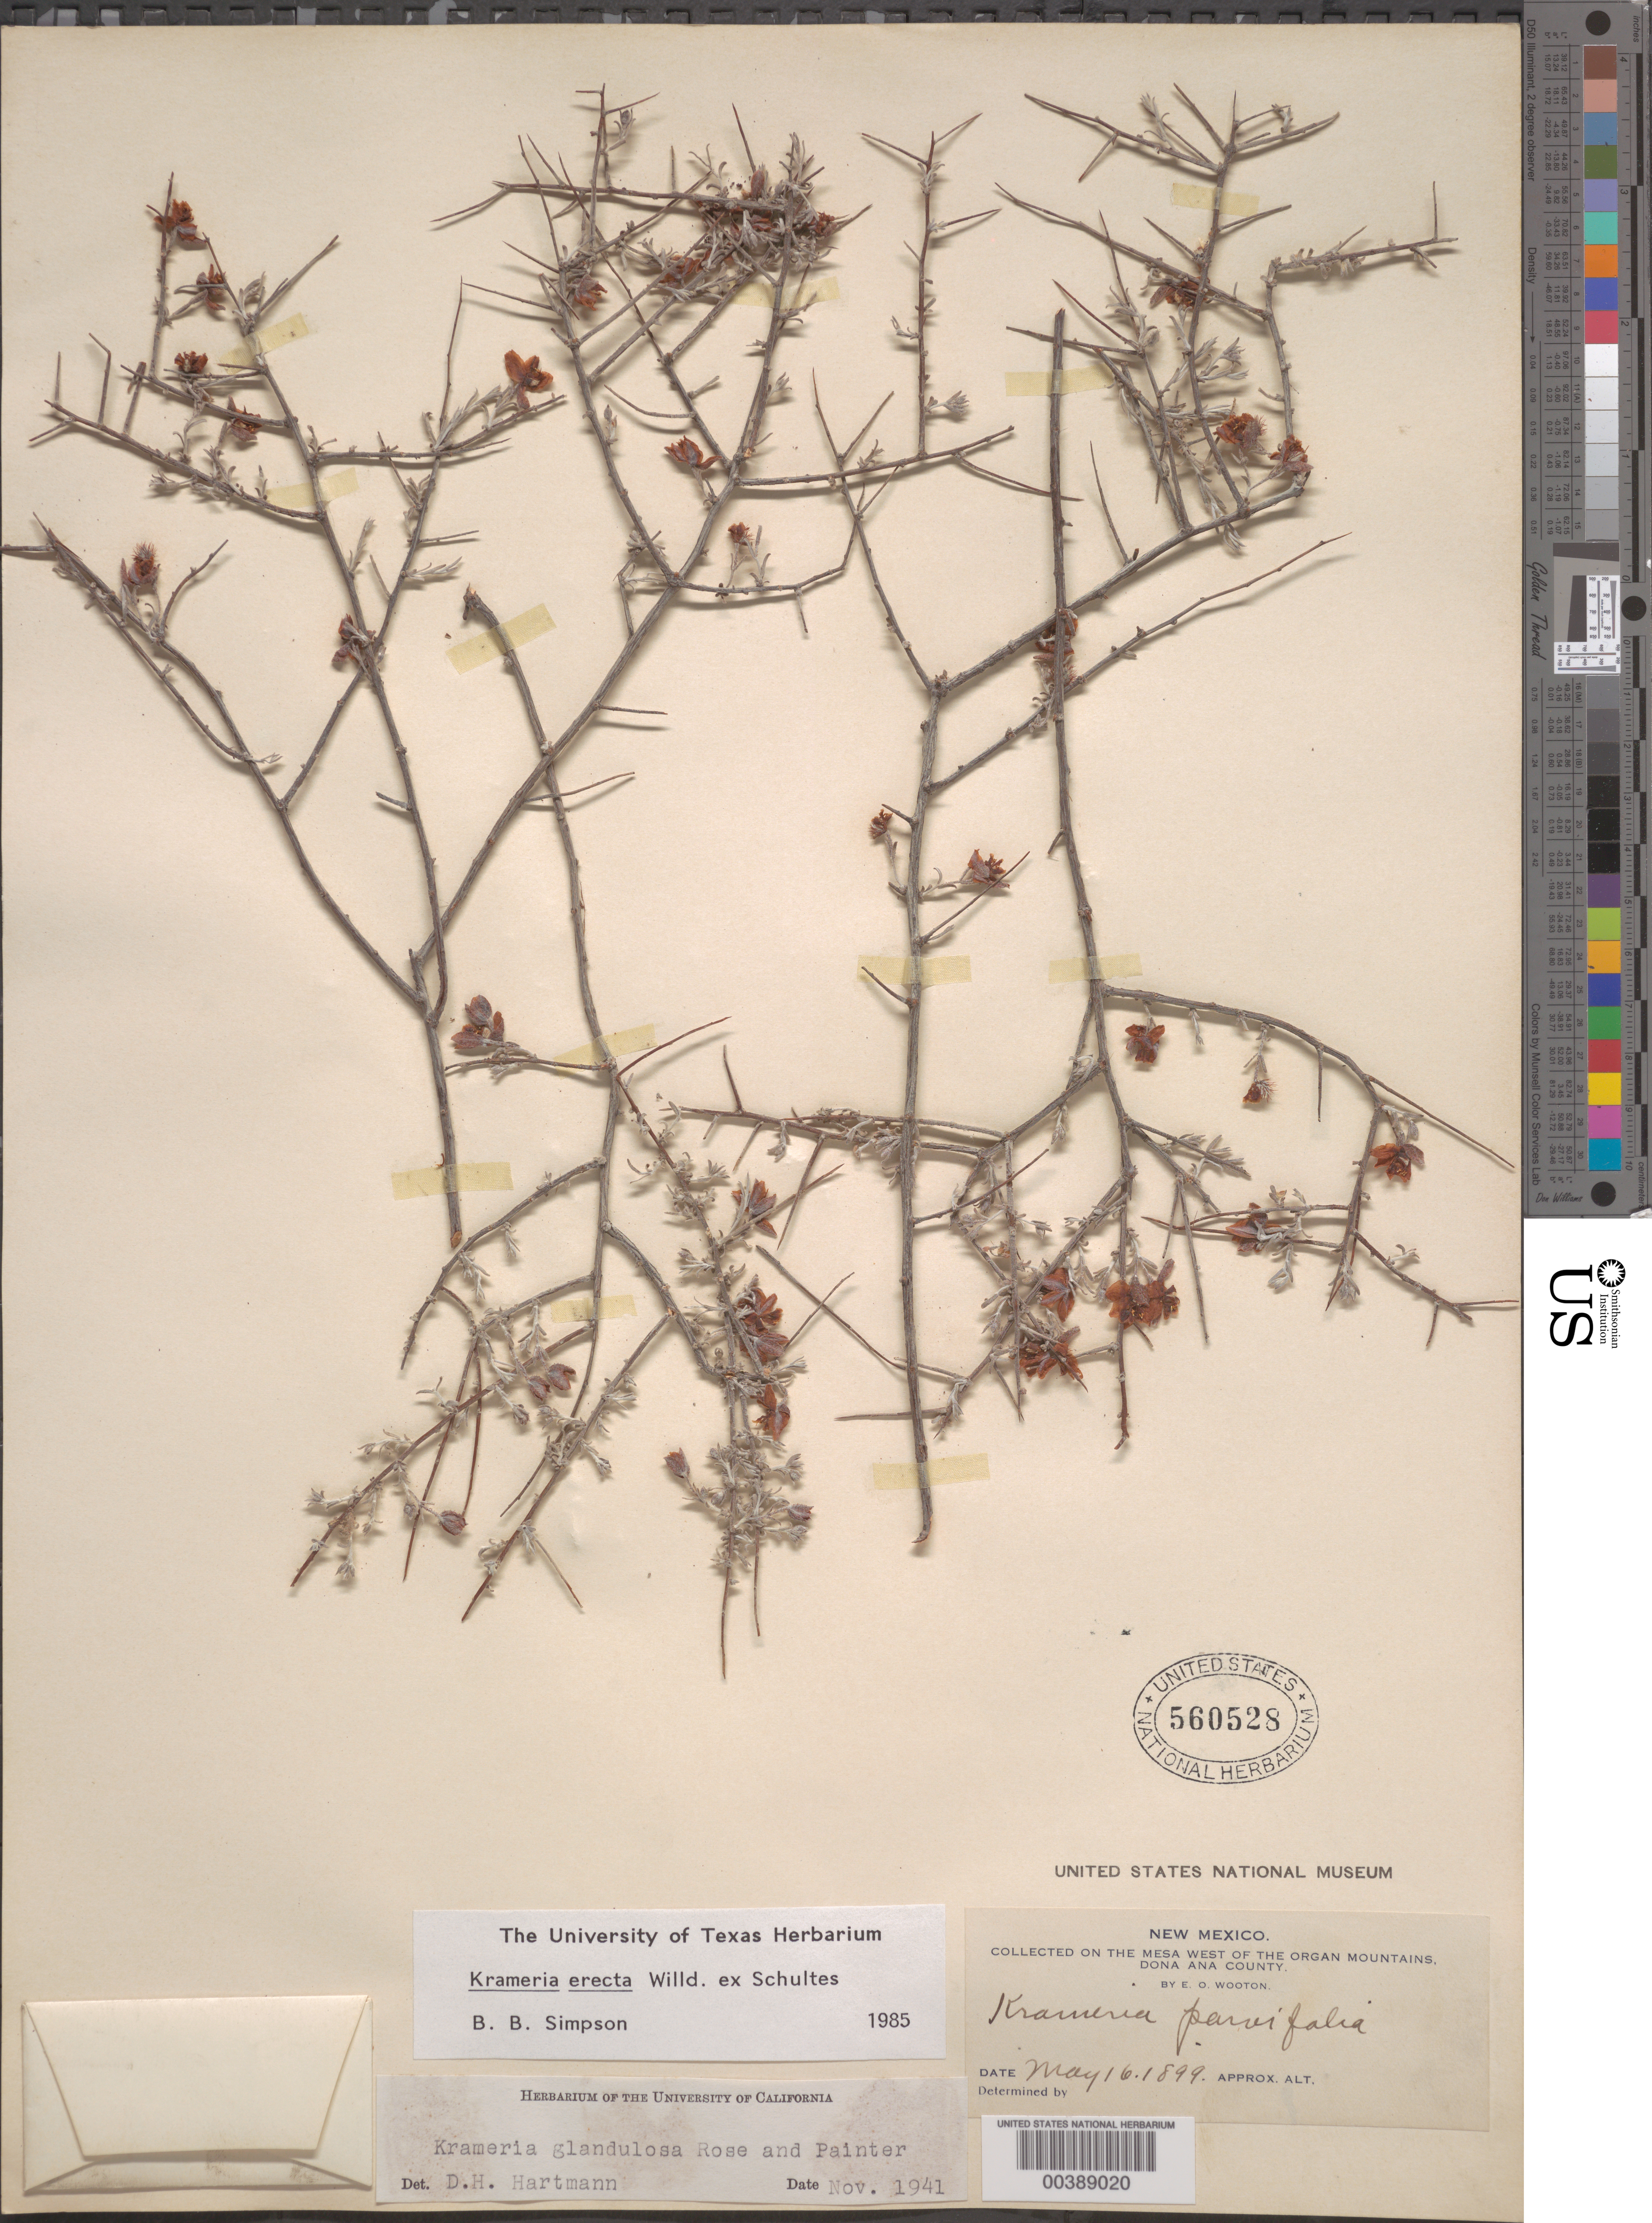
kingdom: Plantae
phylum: Tracheophyta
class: Magnoliopsida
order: Zygophyllales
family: Krameriaceae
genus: Krameria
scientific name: Krameria glandulosa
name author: Rose & J.H. Painter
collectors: E. O. Wooton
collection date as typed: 16 May 1899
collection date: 1899-05-16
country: United States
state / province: New Mexico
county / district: Dona Ana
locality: W of the organ mountains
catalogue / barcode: US 560528